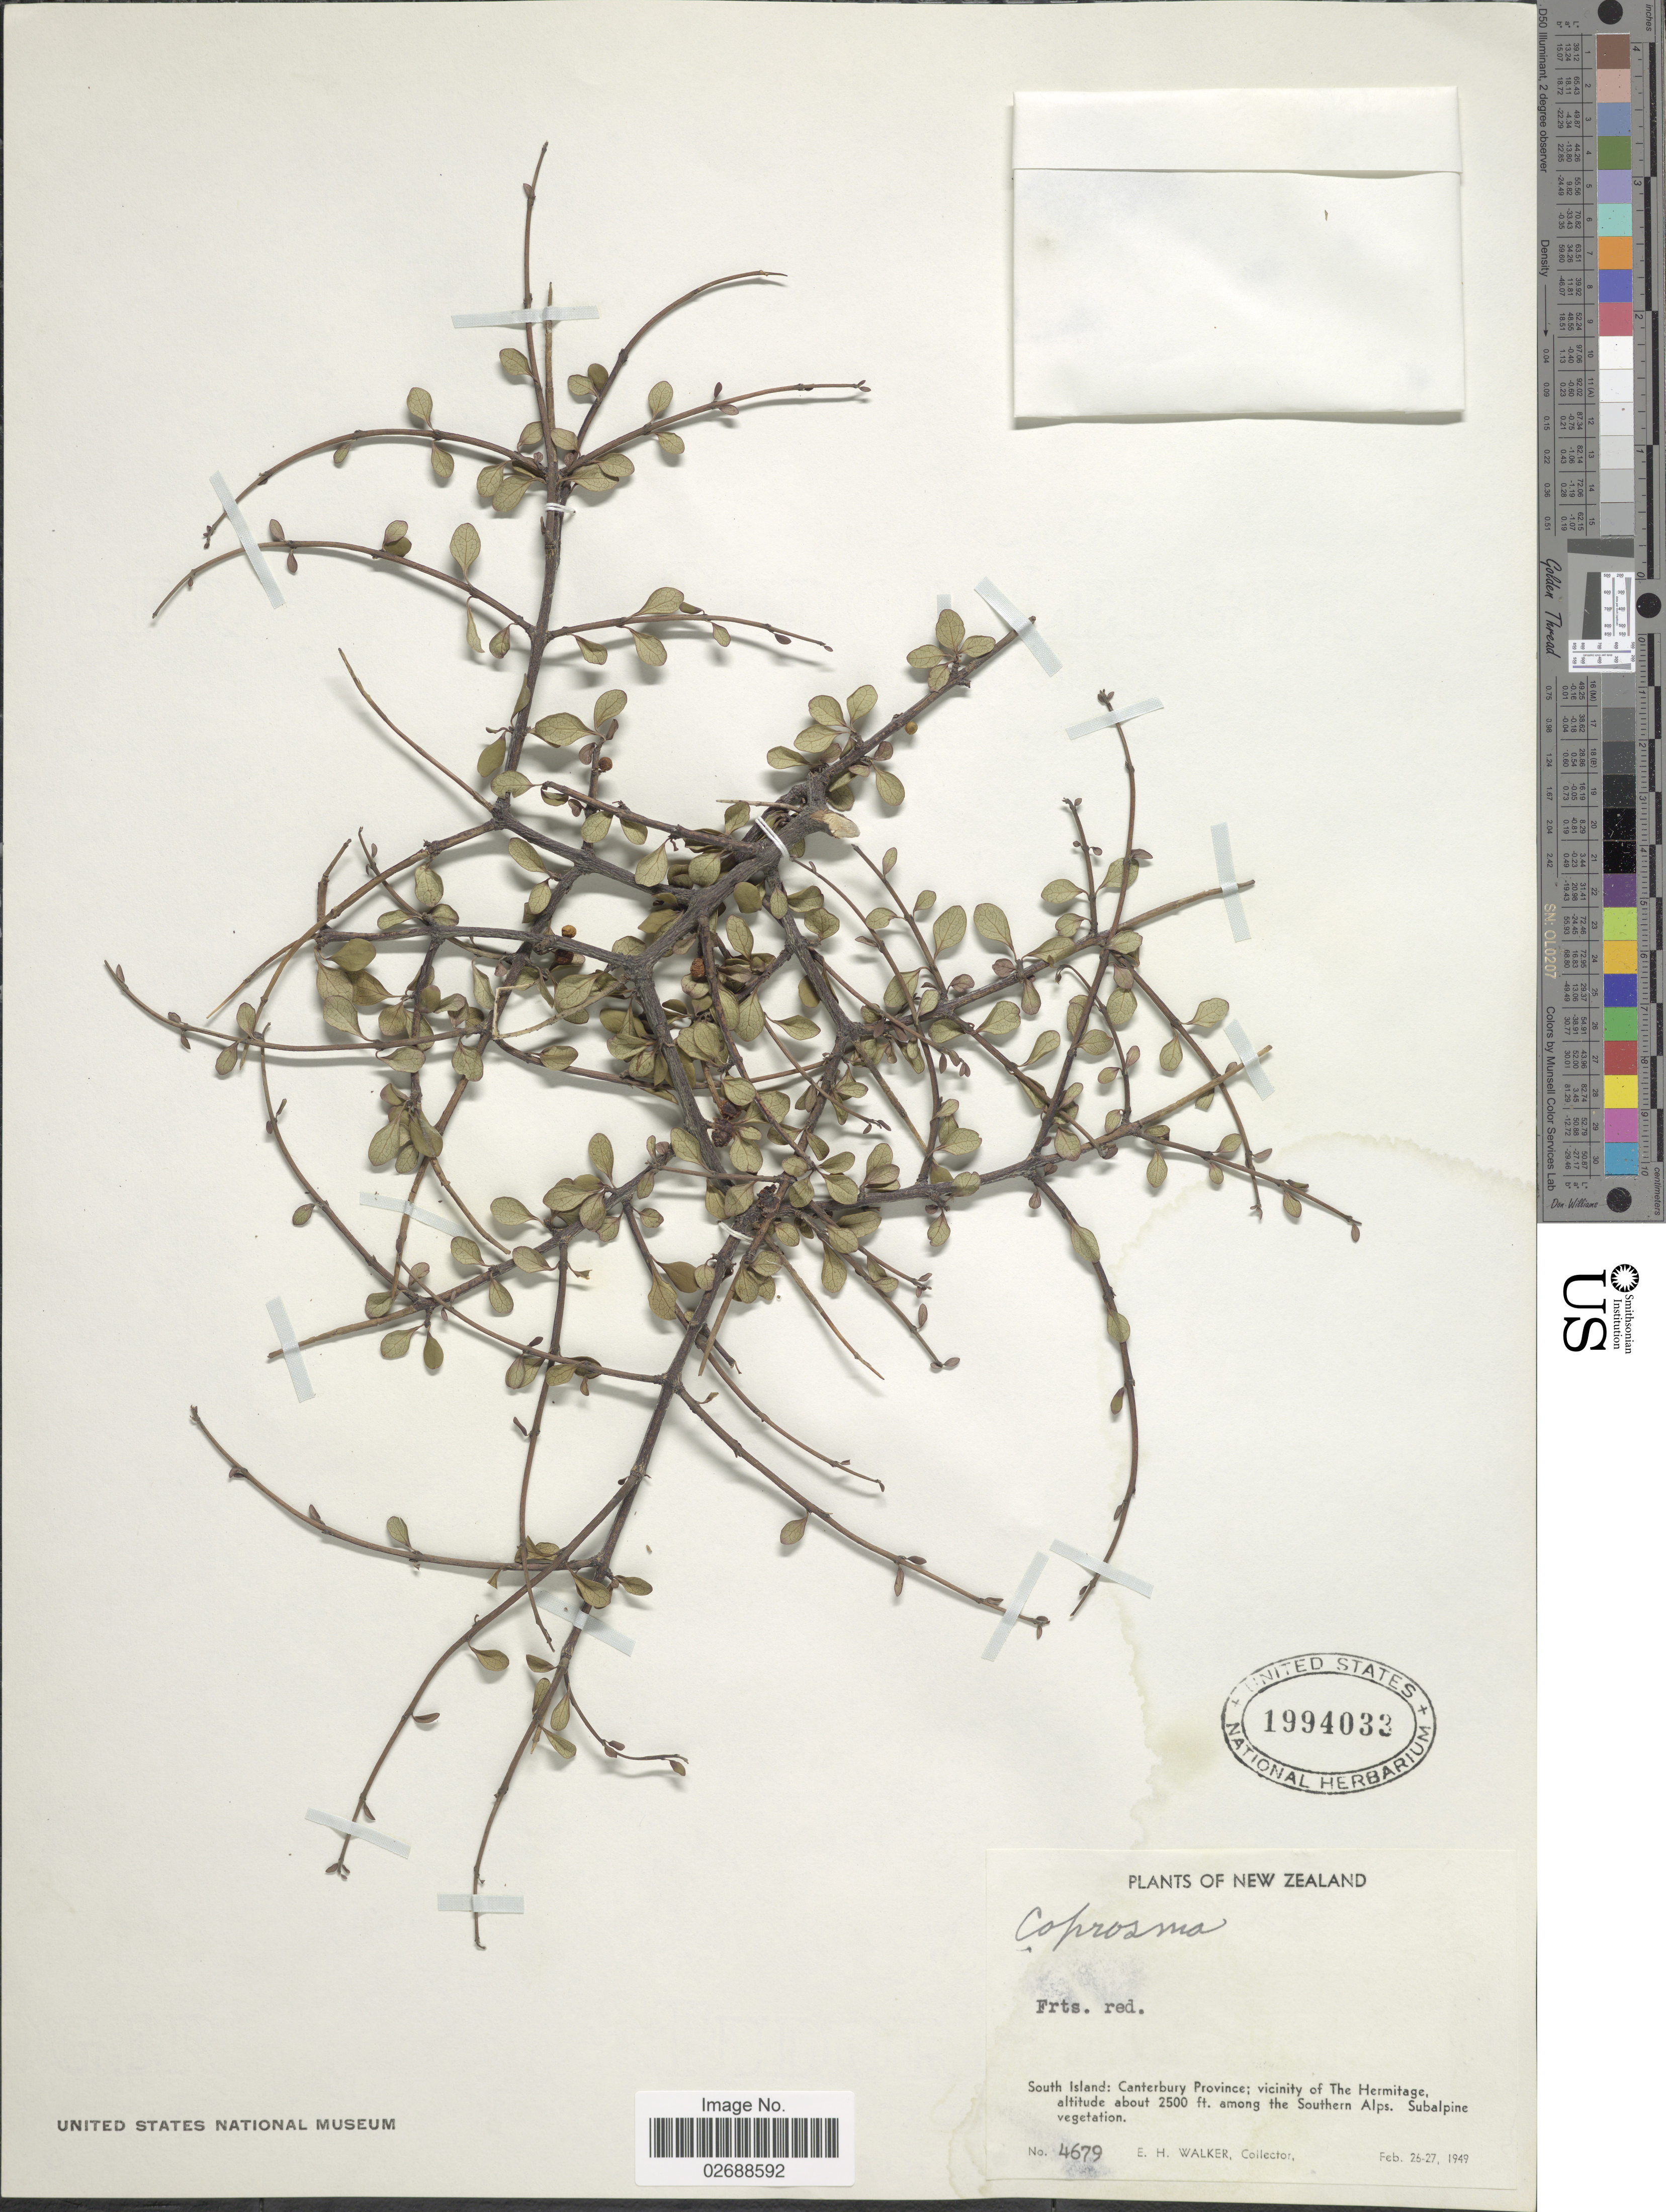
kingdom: Plantae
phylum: Tracheophyta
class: Magnoliopsida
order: Gentianales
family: Rubiaceae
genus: Coprosma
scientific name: Coprosma sp.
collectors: E. H. Walker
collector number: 4679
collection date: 1949-02-26/1949-02-27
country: New Zealand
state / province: Canterbury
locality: South Island: Vicinity of The Hermitage, among the Southern Alps.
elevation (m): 762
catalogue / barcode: US 1994032